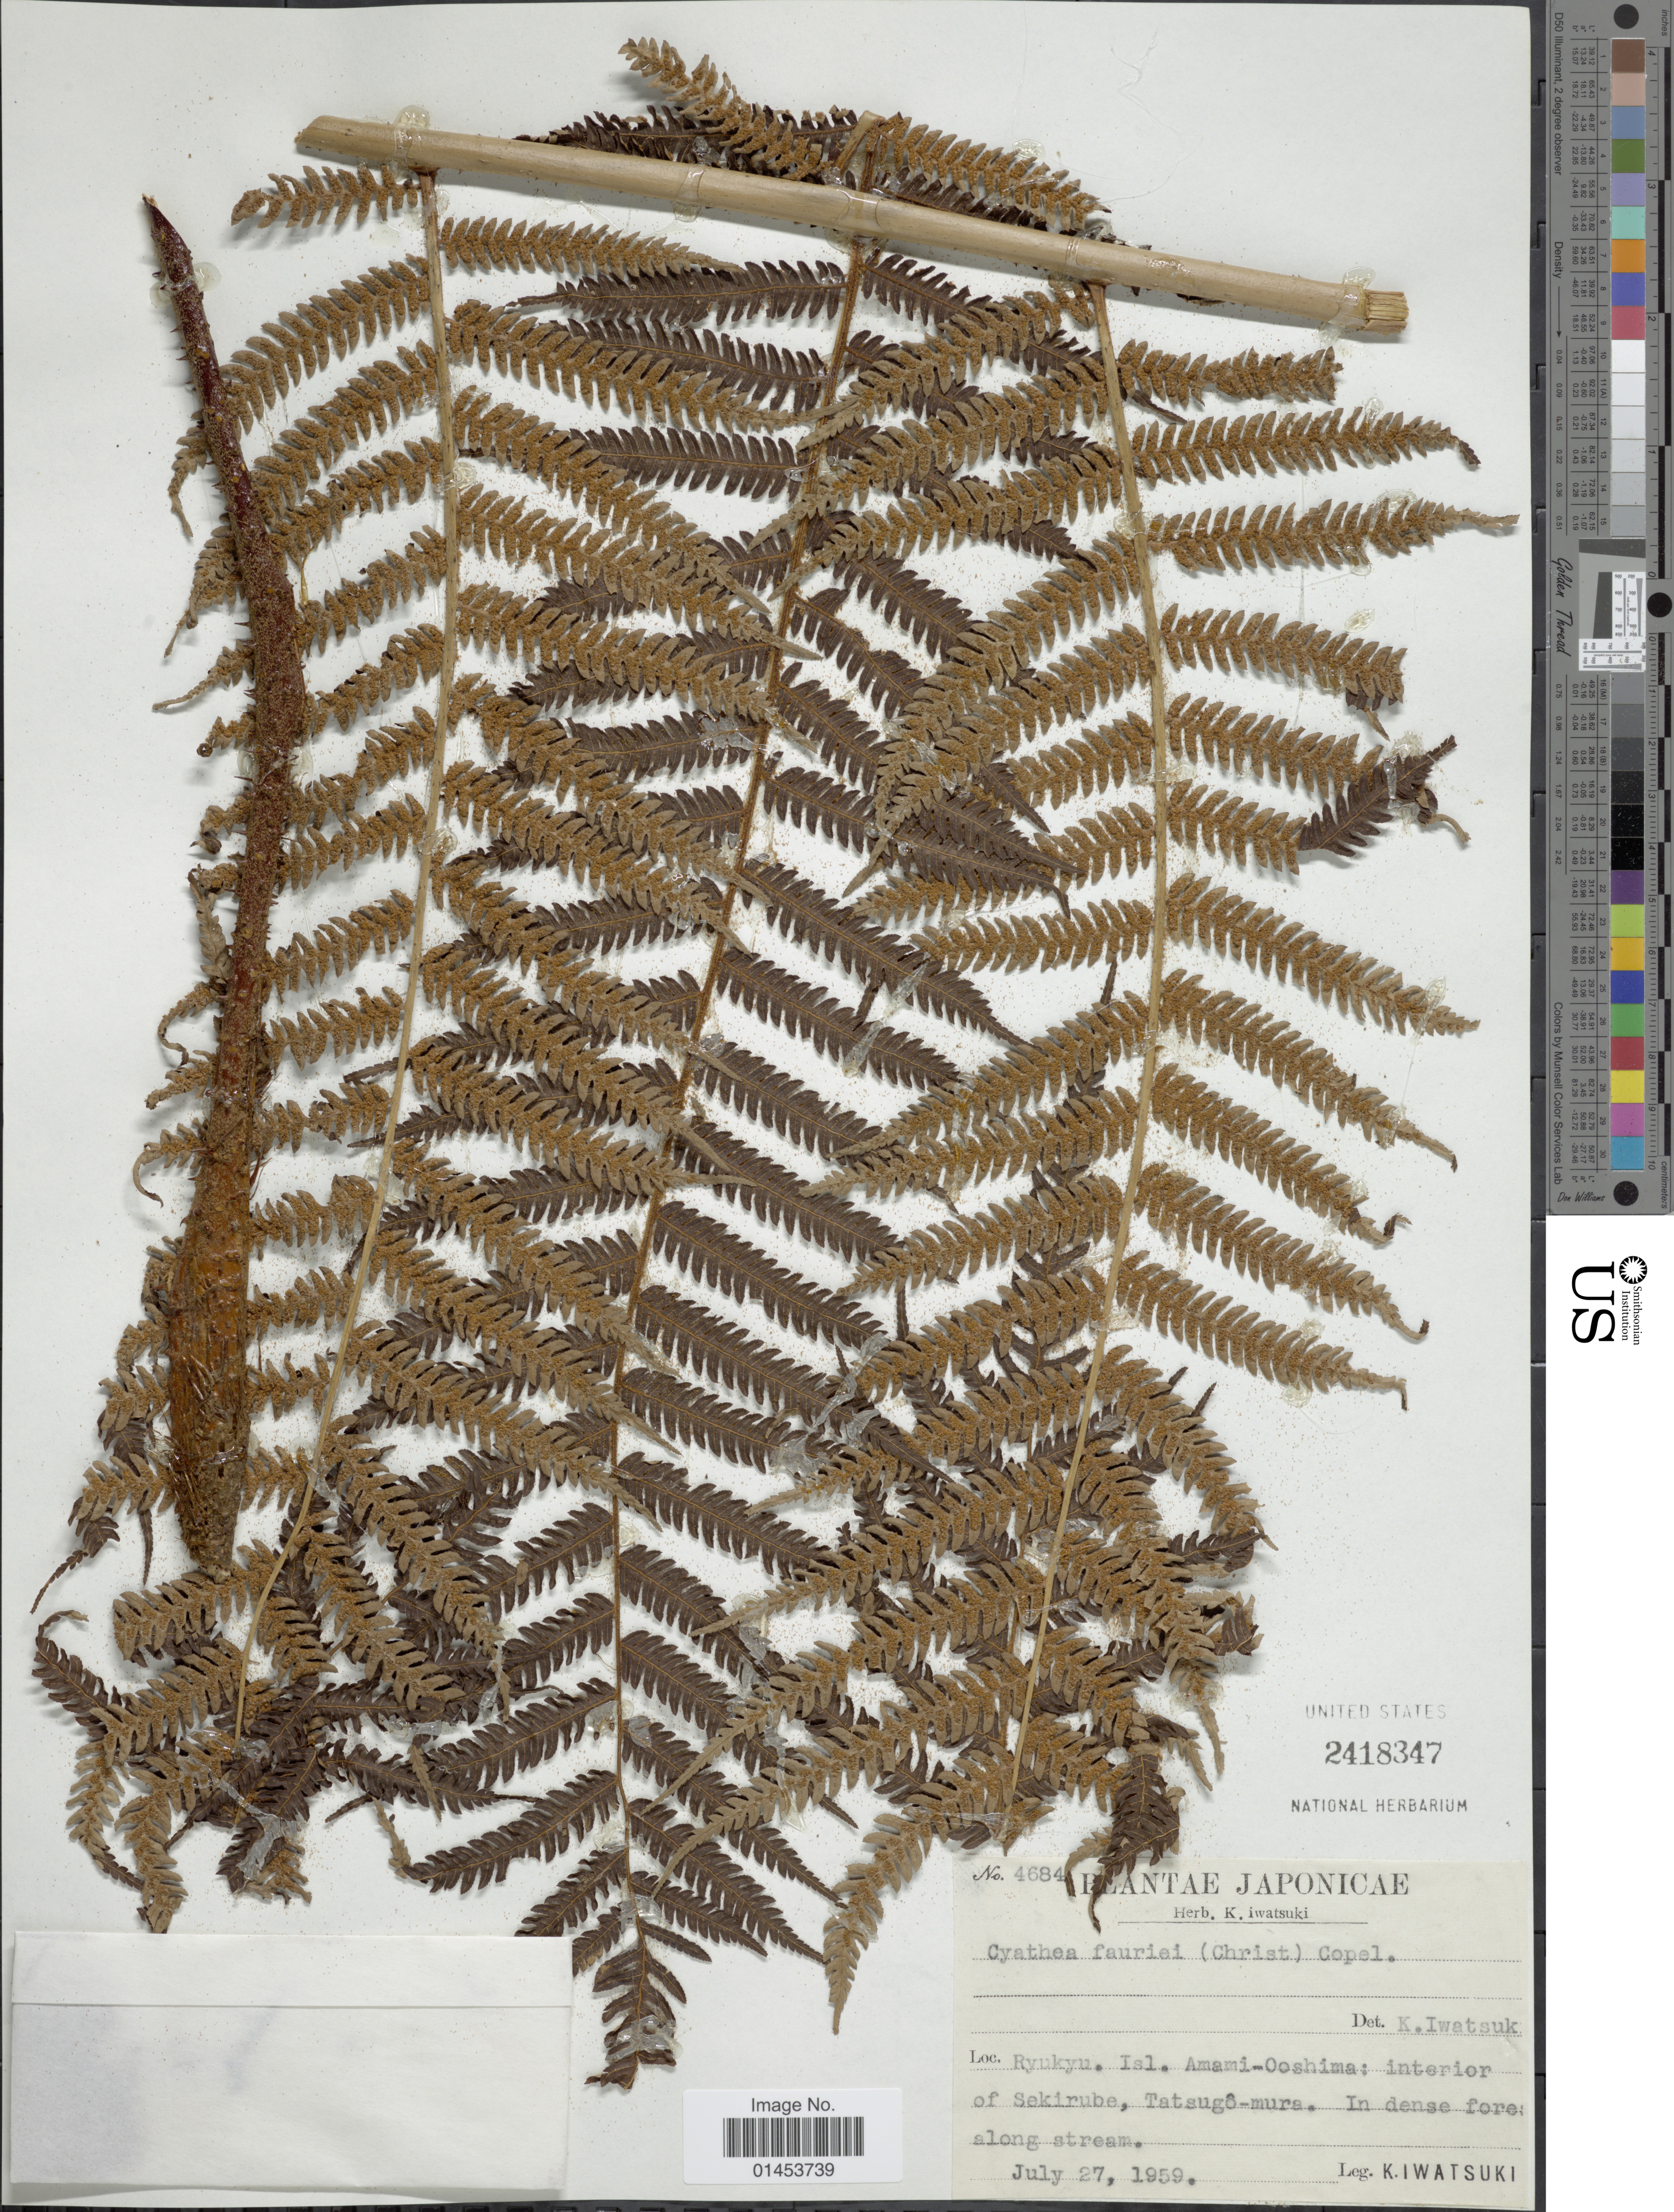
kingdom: Plantae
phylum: Tracheophyta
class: Polypodiopsida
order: Cyatheales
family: Cyatheaceae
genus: Cyathea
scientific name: Cyathea spinulosa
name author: Wall. ex Hook.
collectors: K. Iwatsuki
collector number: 4684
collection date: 1959-07-27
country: Japan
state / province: Okinawa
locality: Ryukyu Isl. Amami-Ooshima: interior of Sekirube, Tatsugo-Mura,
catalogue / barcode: US 2418347